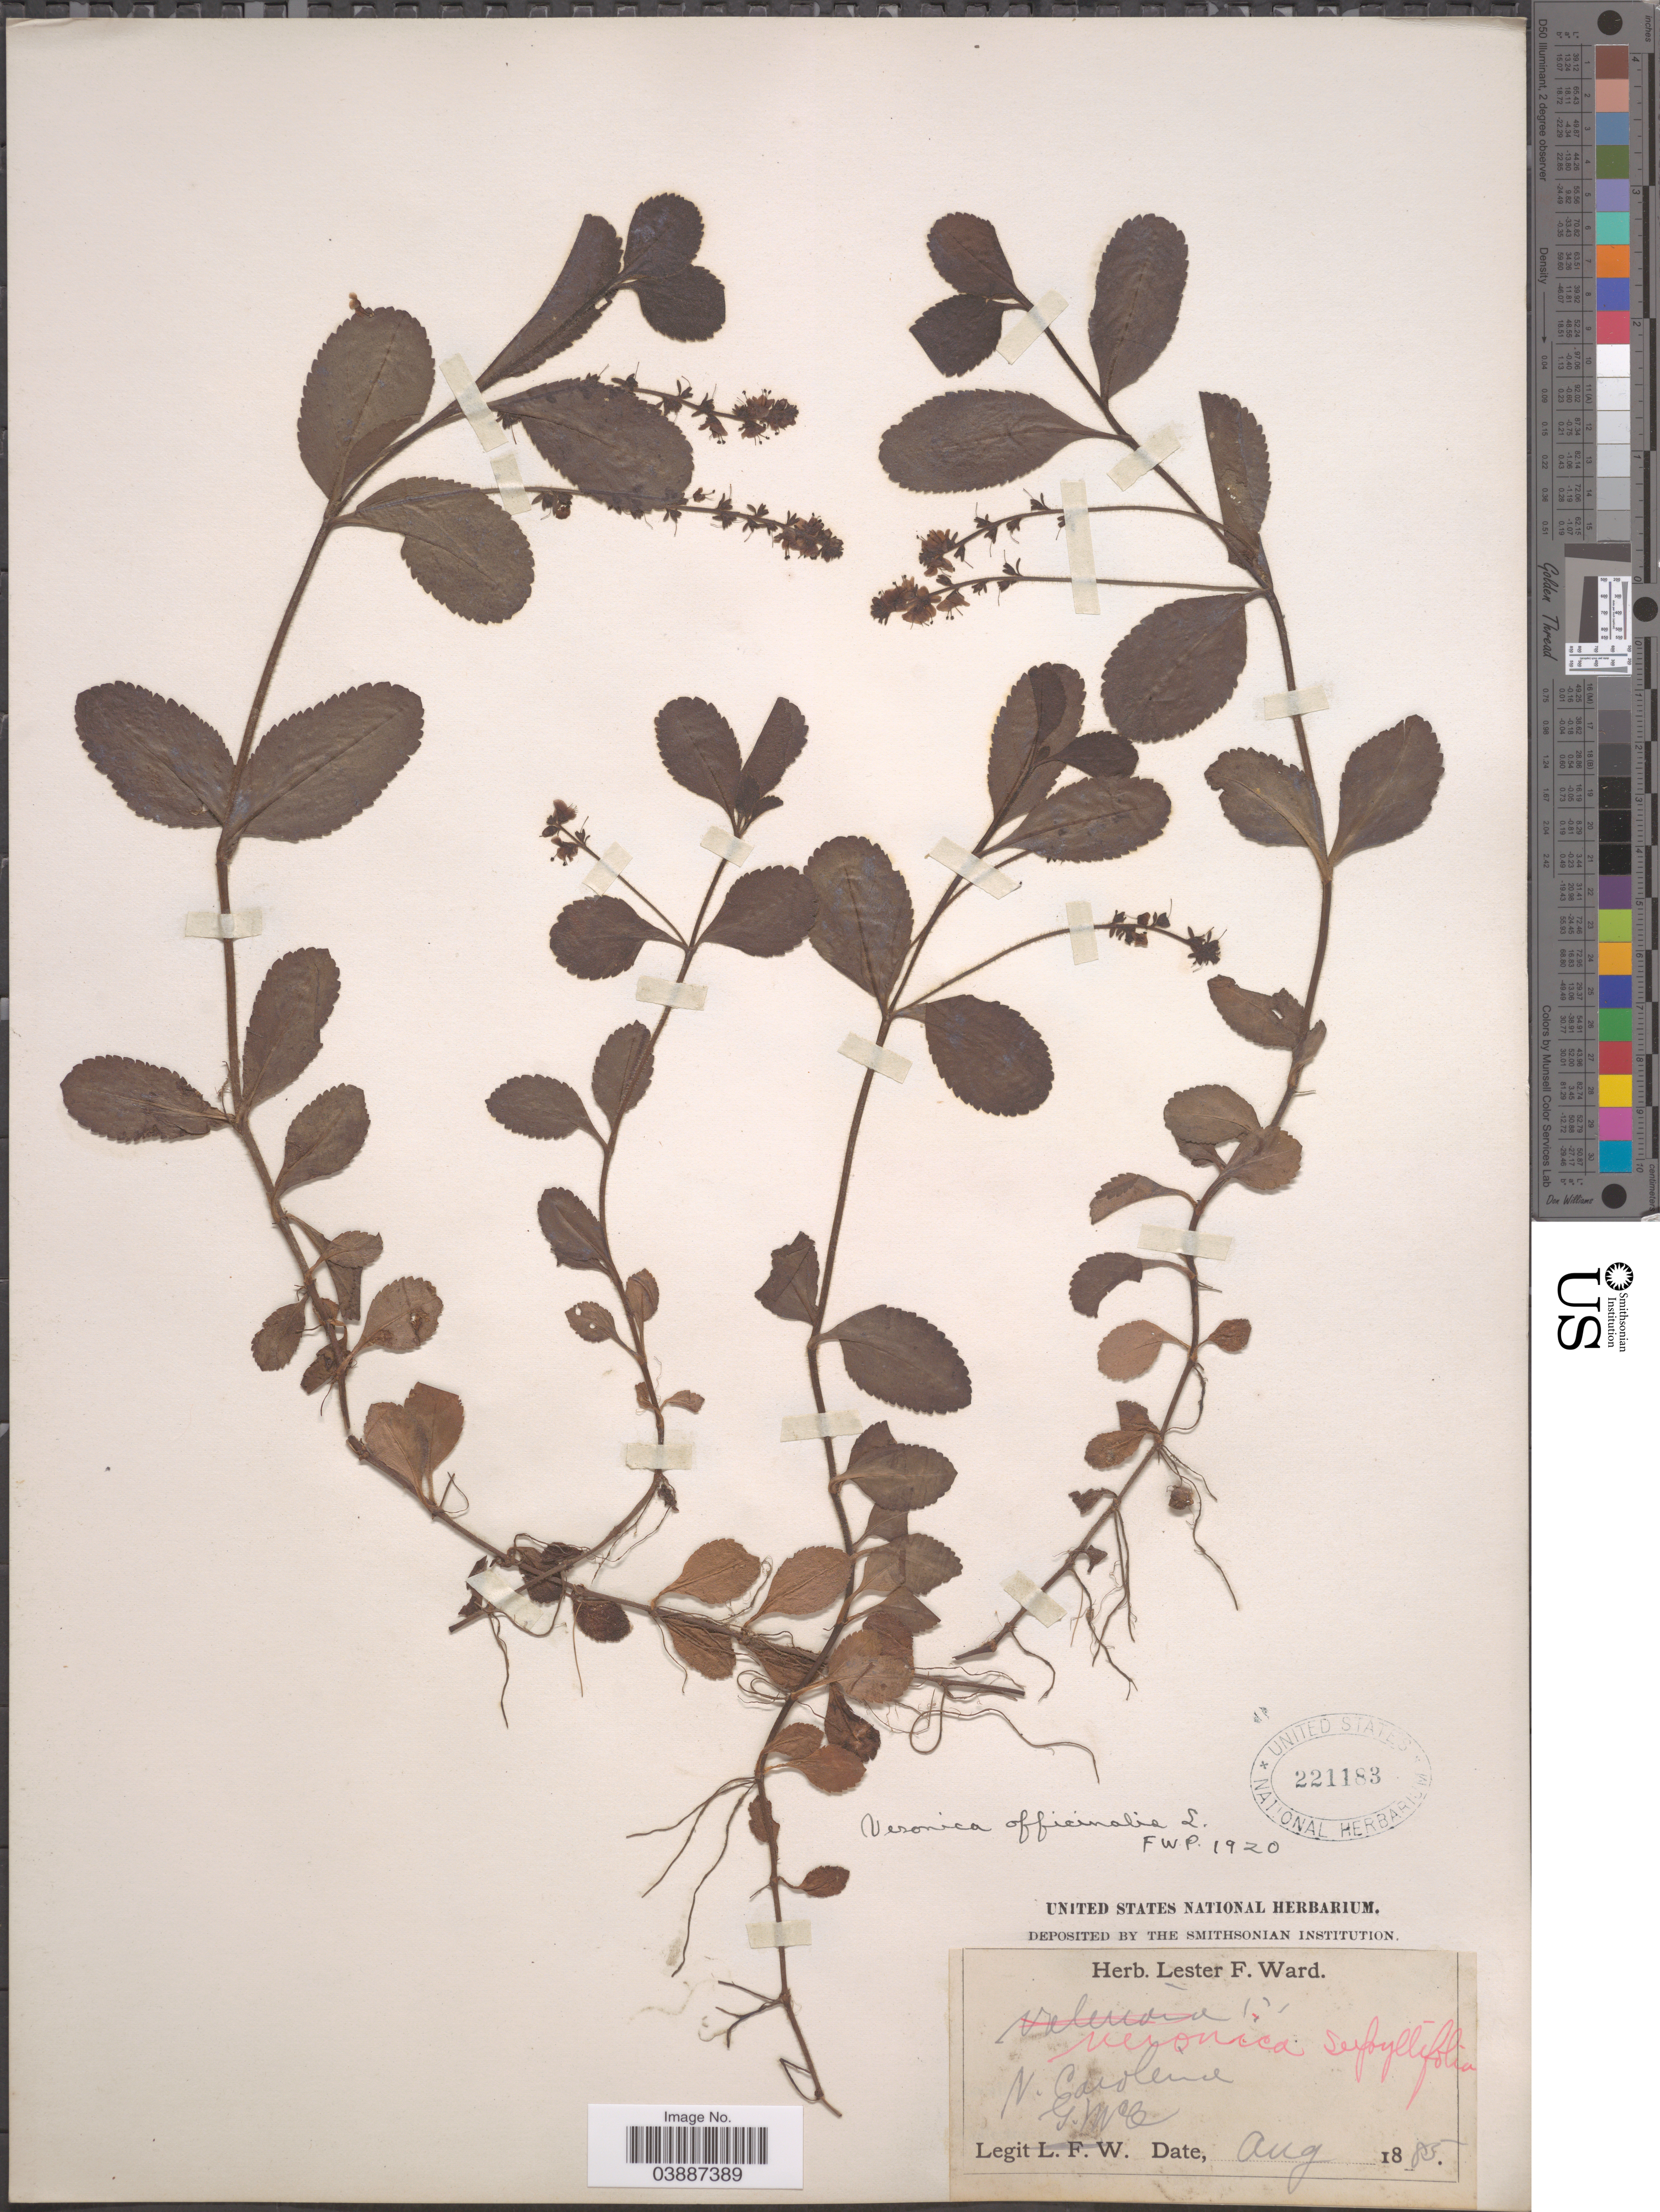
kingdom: Plantae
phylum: Tracheophyta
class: Magnoliopsida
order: Lamiales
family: Plantaginaceae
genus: Veronica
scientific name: Veronica officinalis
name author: L.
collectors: G. McCarthy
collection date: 1885-08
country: United States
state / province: North Carolina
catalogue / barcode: US 221183